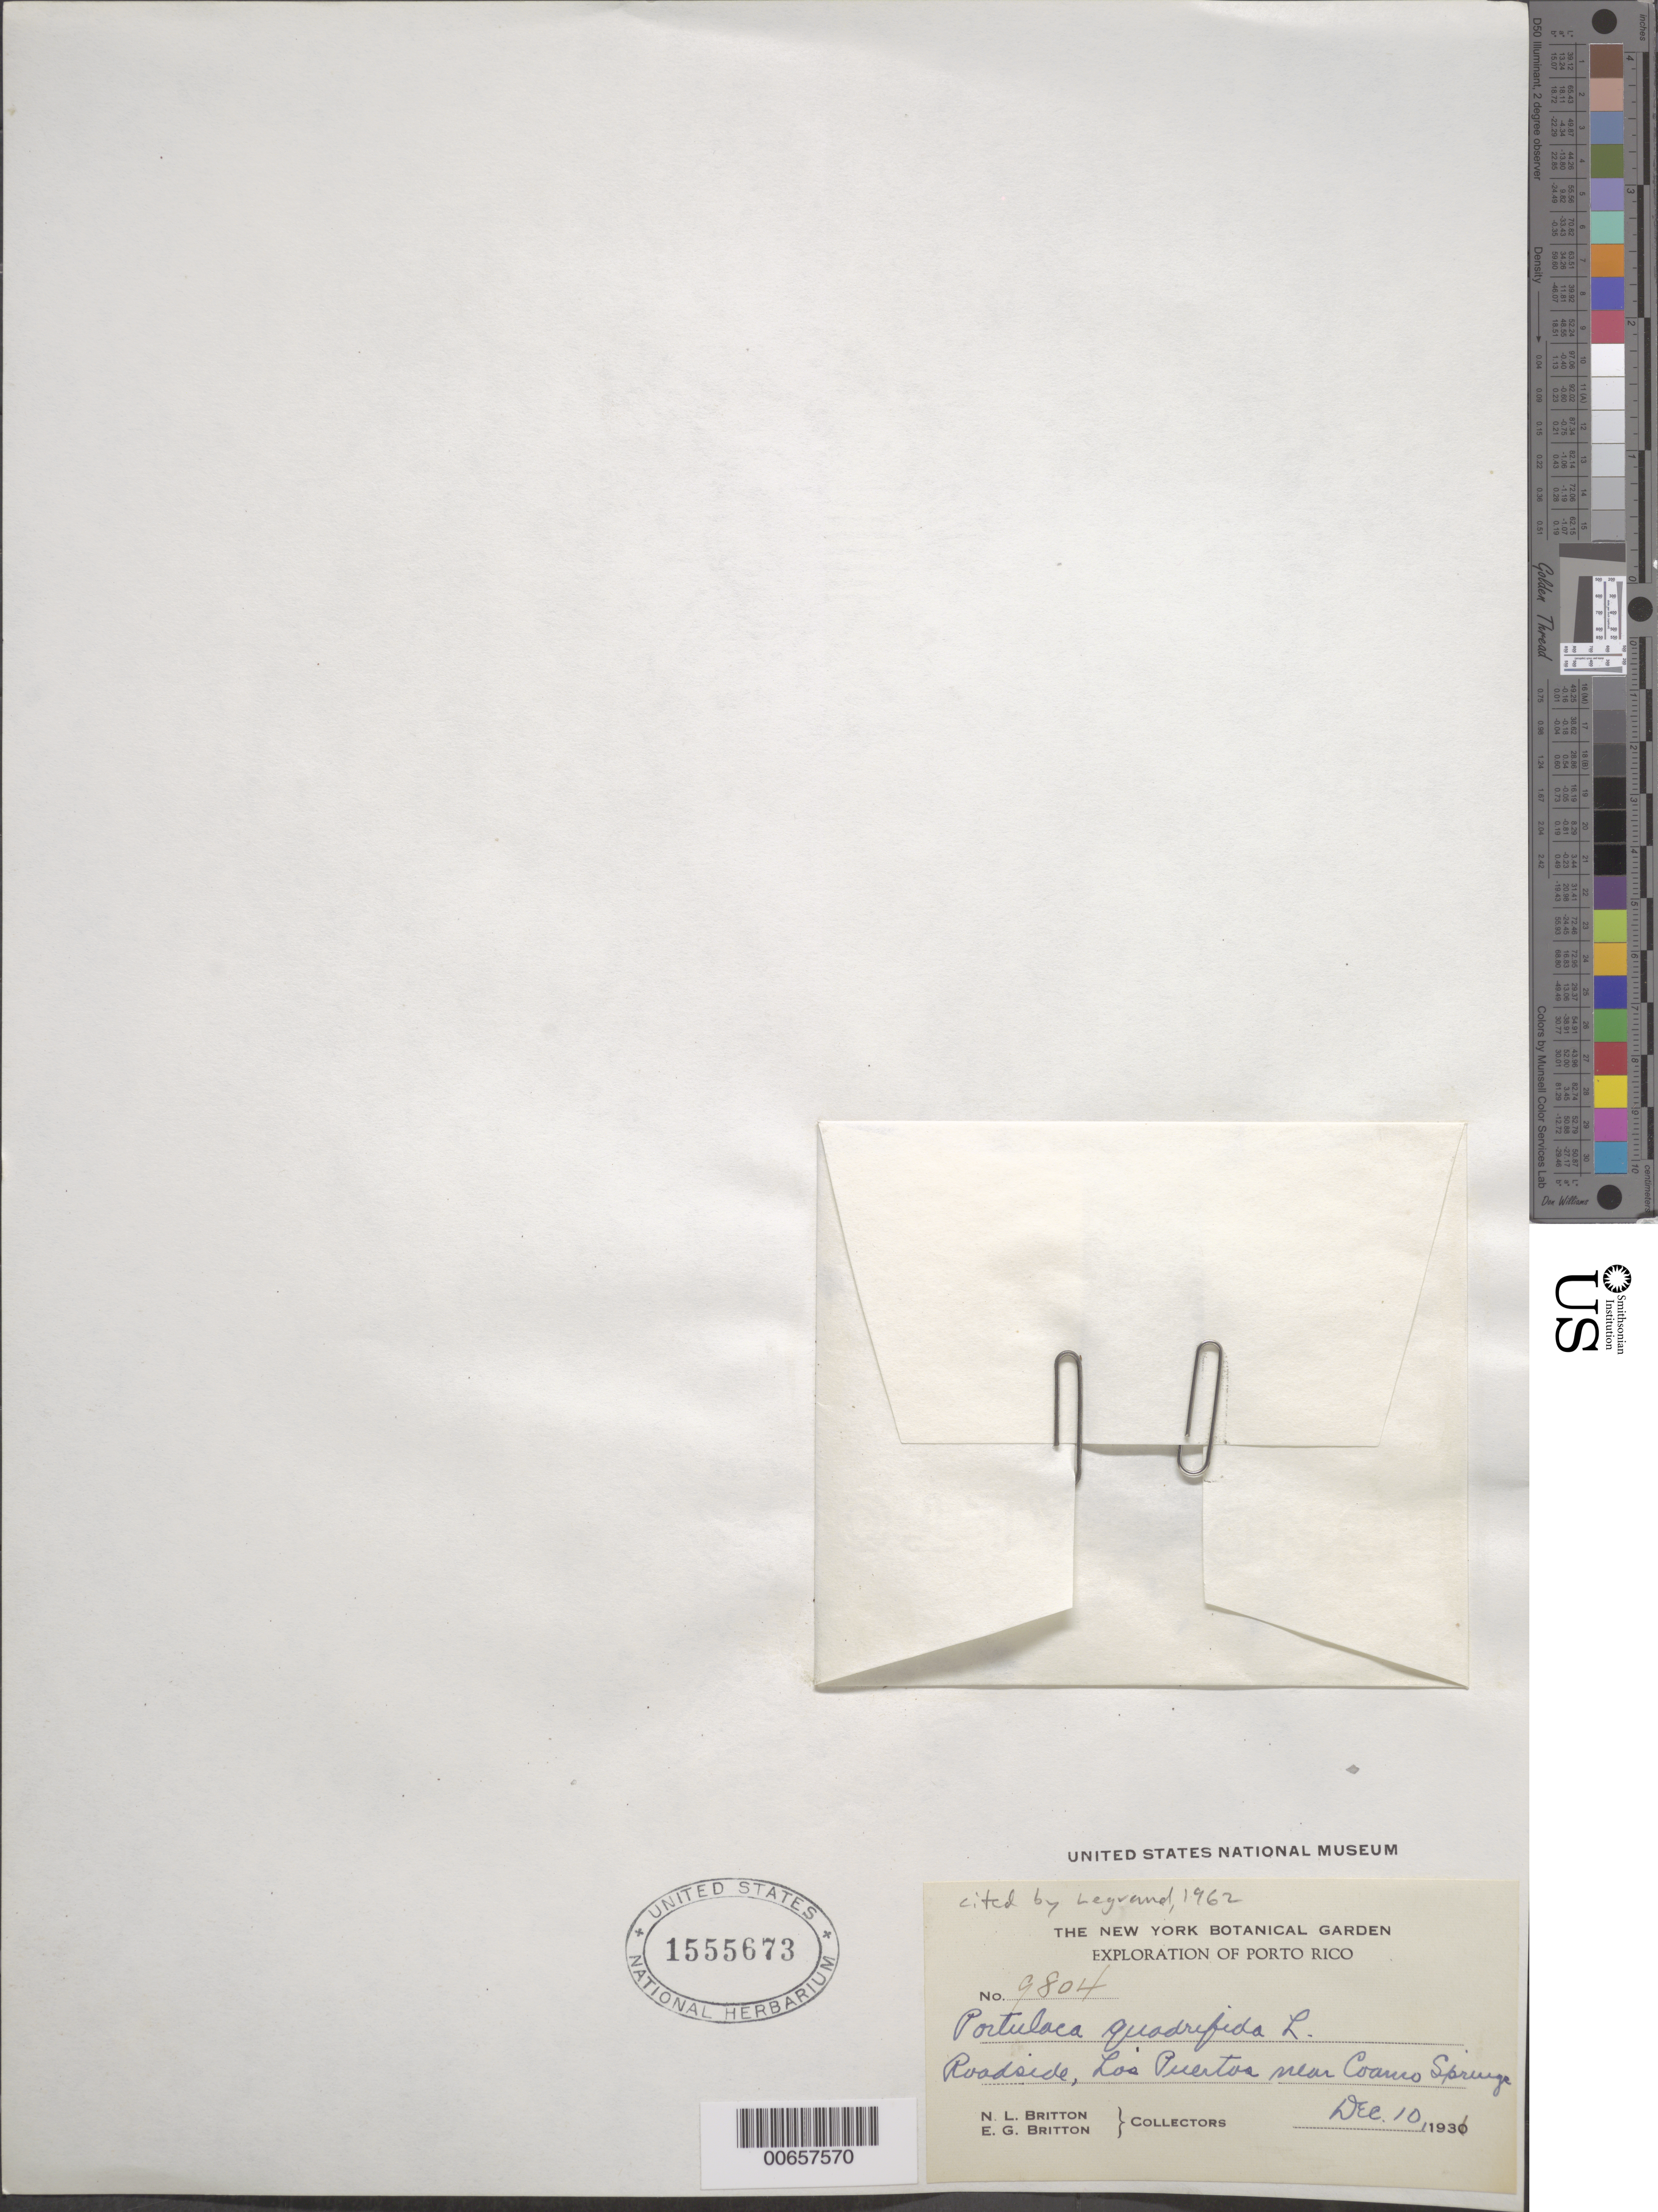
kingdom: Plantae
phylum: Tracheophyta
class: Magnoliopsida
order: Caryophyllales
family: Portulacaceae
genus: Portulaca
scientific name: Portulaca quadrifida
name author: L.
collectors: N. Britton & E. G. Britton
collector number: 9804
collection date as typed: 10 Dec 1931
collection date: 1931-12-10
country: Puerto Rico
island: Greater Antilles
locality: Los Puertos near Coamo Springs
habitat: Roadside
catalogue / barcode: US 1555673